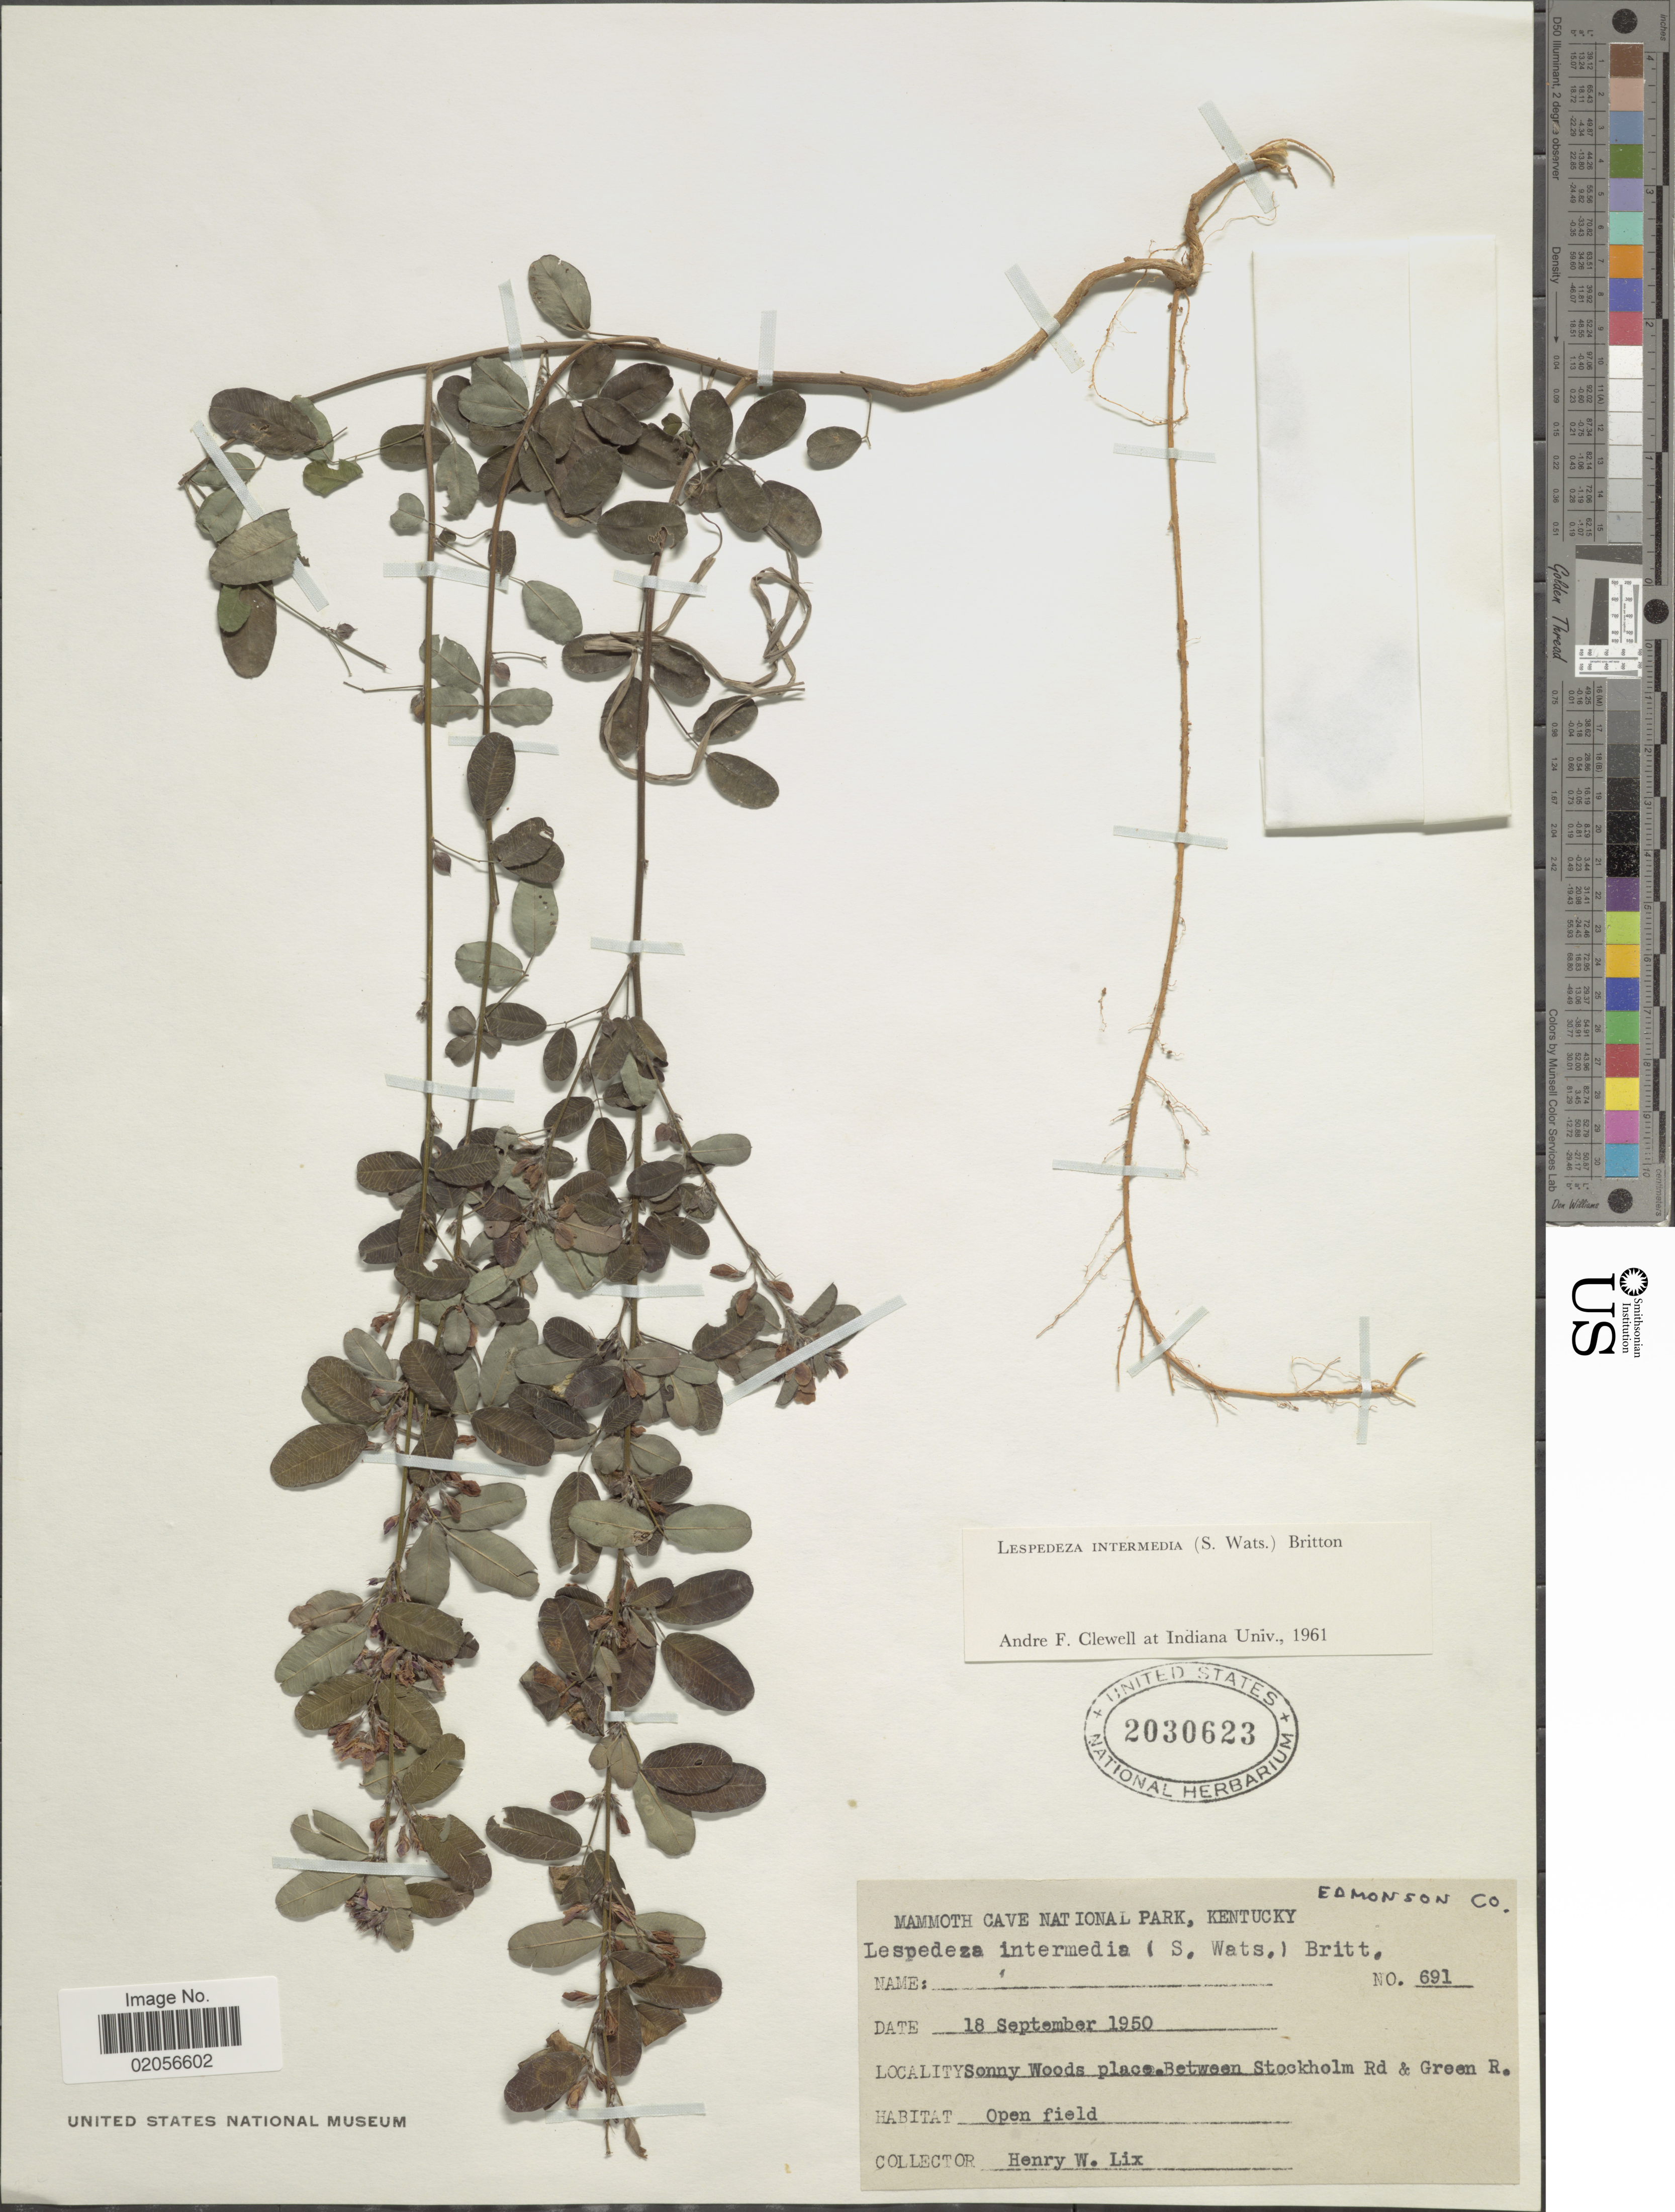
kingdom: Plantae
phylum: Tracheophyta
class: Magnoliopsida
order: Fabales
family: Fabaceae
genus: Lespedeza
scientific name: Lespedeza intermedia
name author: (S. Watson) Britton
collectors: H. W. Lix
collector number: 691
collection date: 1950-09-18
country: United States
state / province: Kentucky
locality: Mammoth Cave National Park, Sonny Woods place. Between Stockhol Rd & Green R. Open field, Edmonson Co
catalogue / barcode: US 2030623